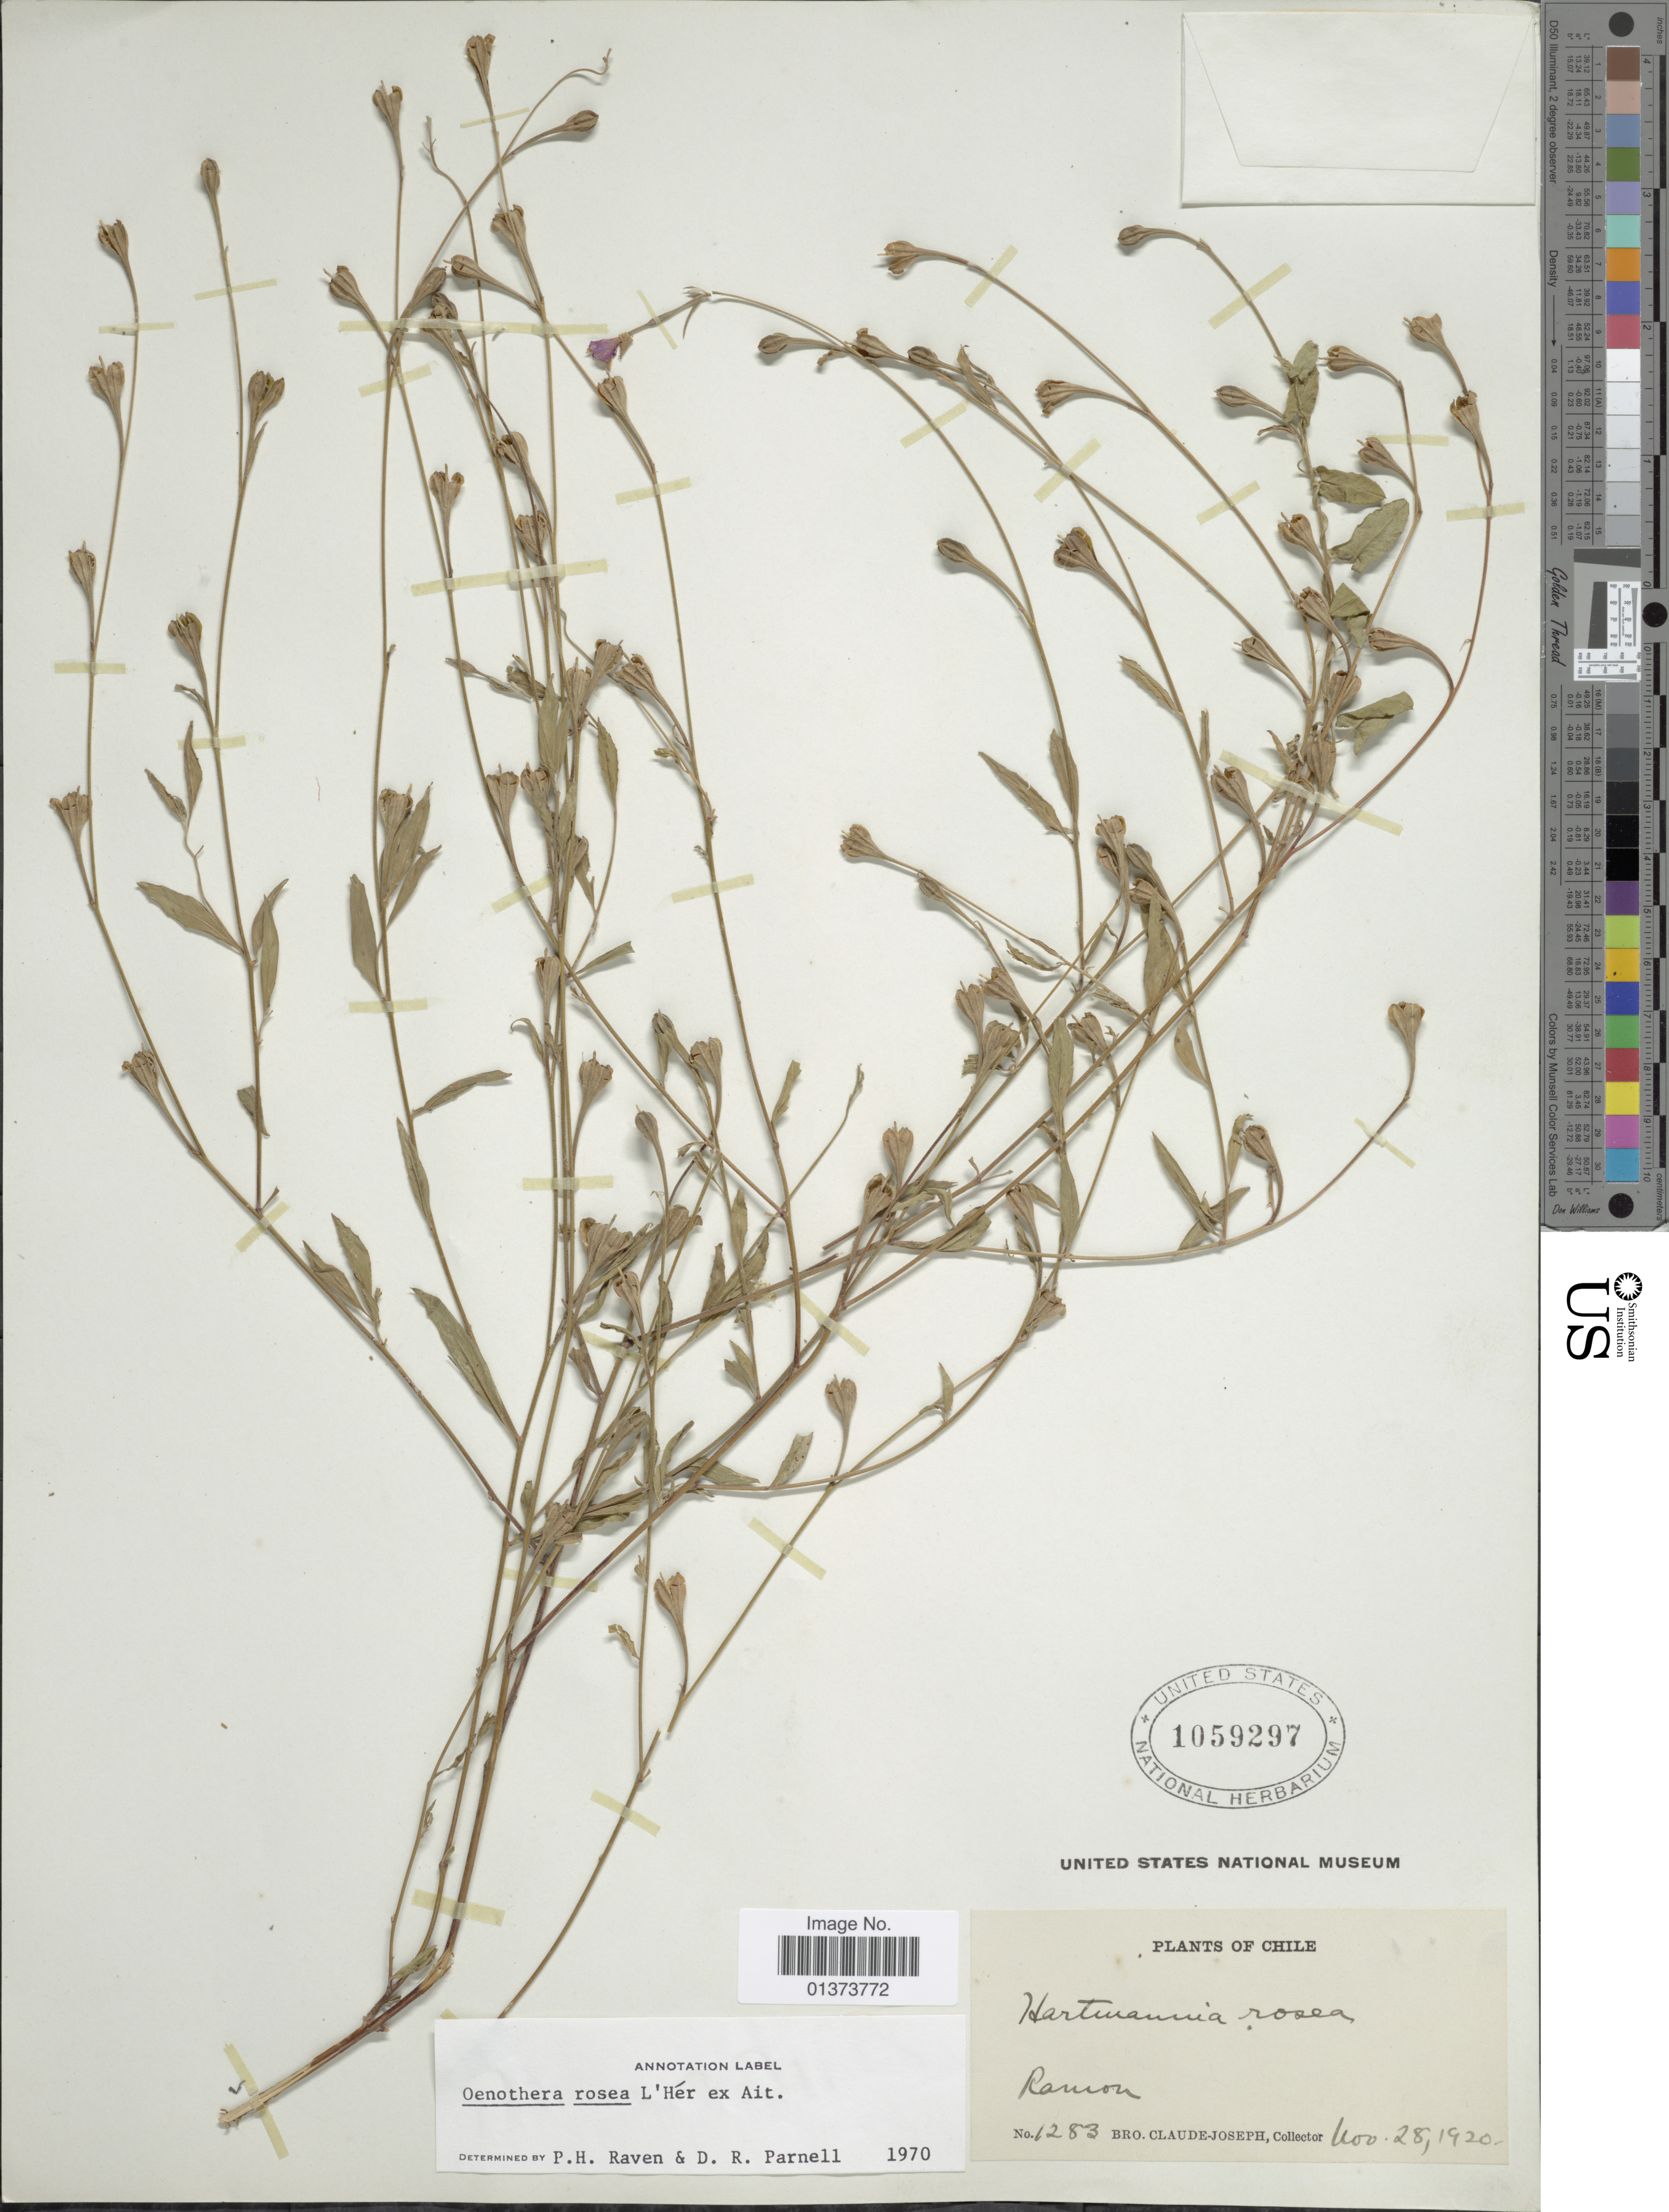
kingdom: Plantae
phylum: Tracheophyta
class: Magnoliopsida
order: Myrtales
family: Onagraceae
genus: Oenothera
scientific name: Oenothera rosea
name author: L'Hér. ex Aiton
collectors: Bro. Claude-Joseph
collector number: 1283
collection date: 1920-11-28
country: Chile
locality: Ramon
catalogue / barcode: US 1059297